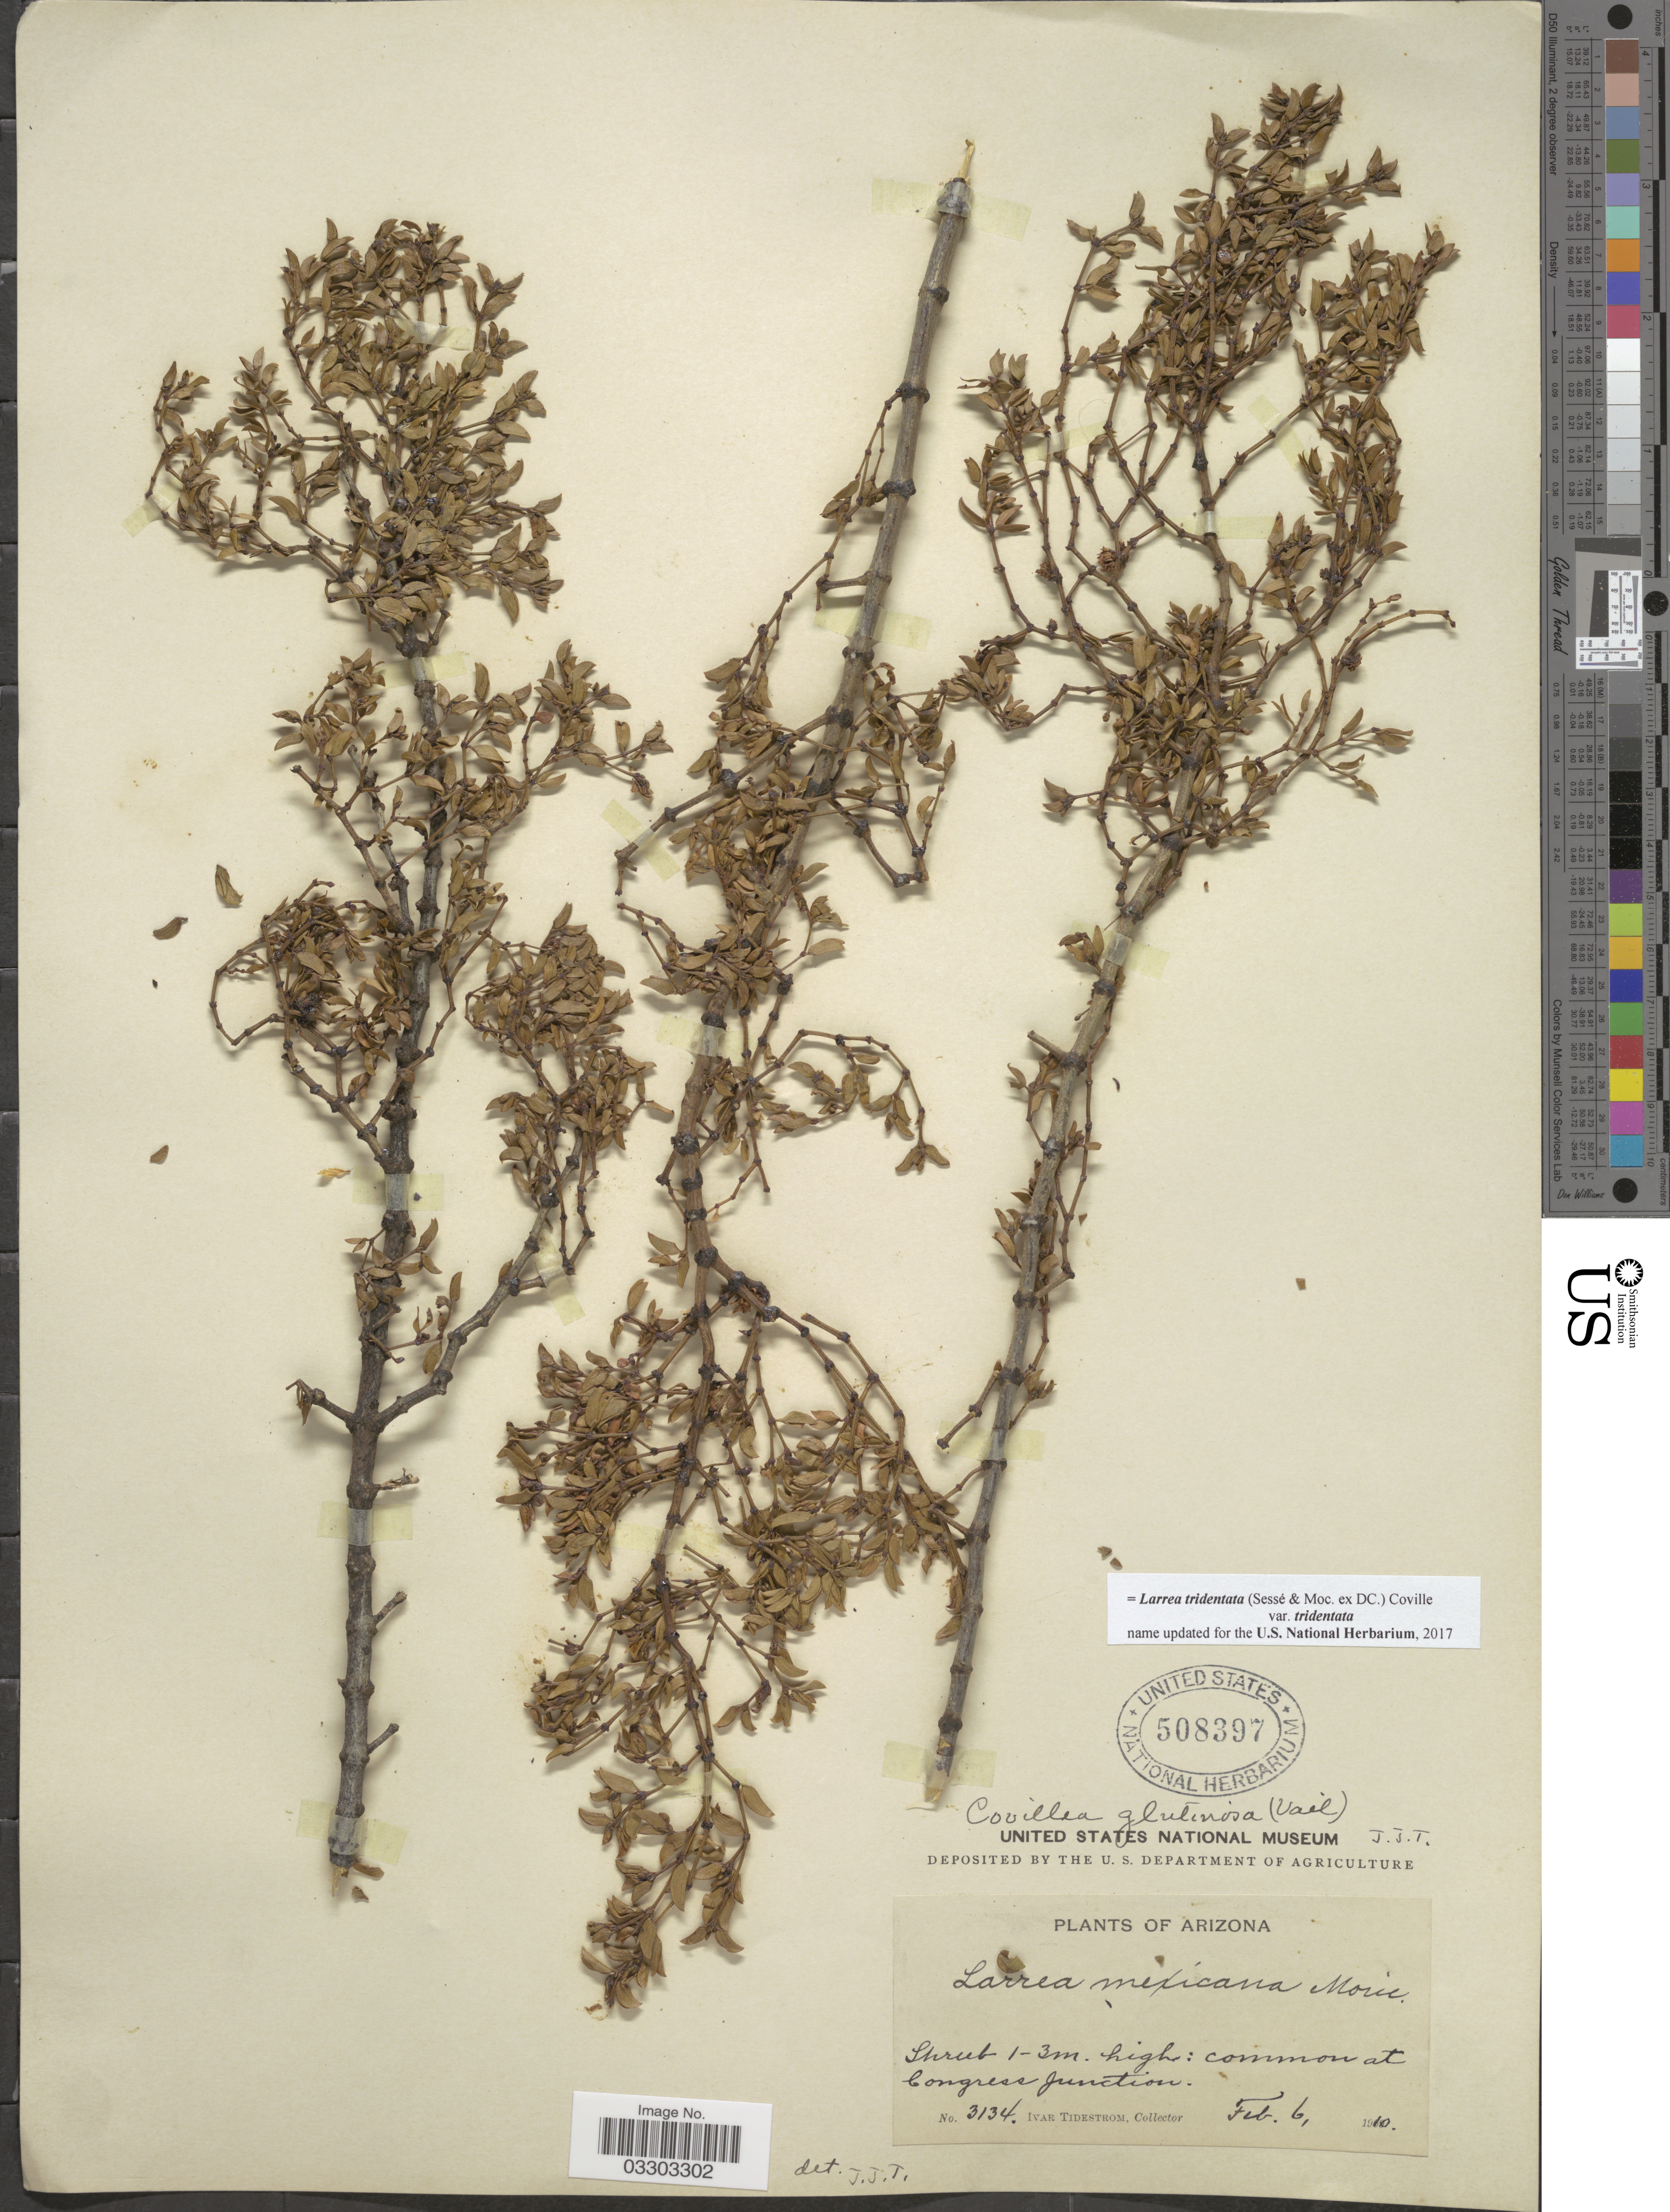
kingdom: Plantae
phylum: Tracheophyta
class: Magnoliopsida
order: Zygophyllales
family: Zygophyllaceae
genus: Larrea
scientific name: Larrea tridentata var. tridentata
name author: (Sessé & Moc. ex DC.) Coville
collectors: I. F. Tidestrom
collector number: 3134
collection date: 1910-02-06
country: United States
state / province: Arizona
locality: At Congress Junction.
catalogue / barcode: US 508397